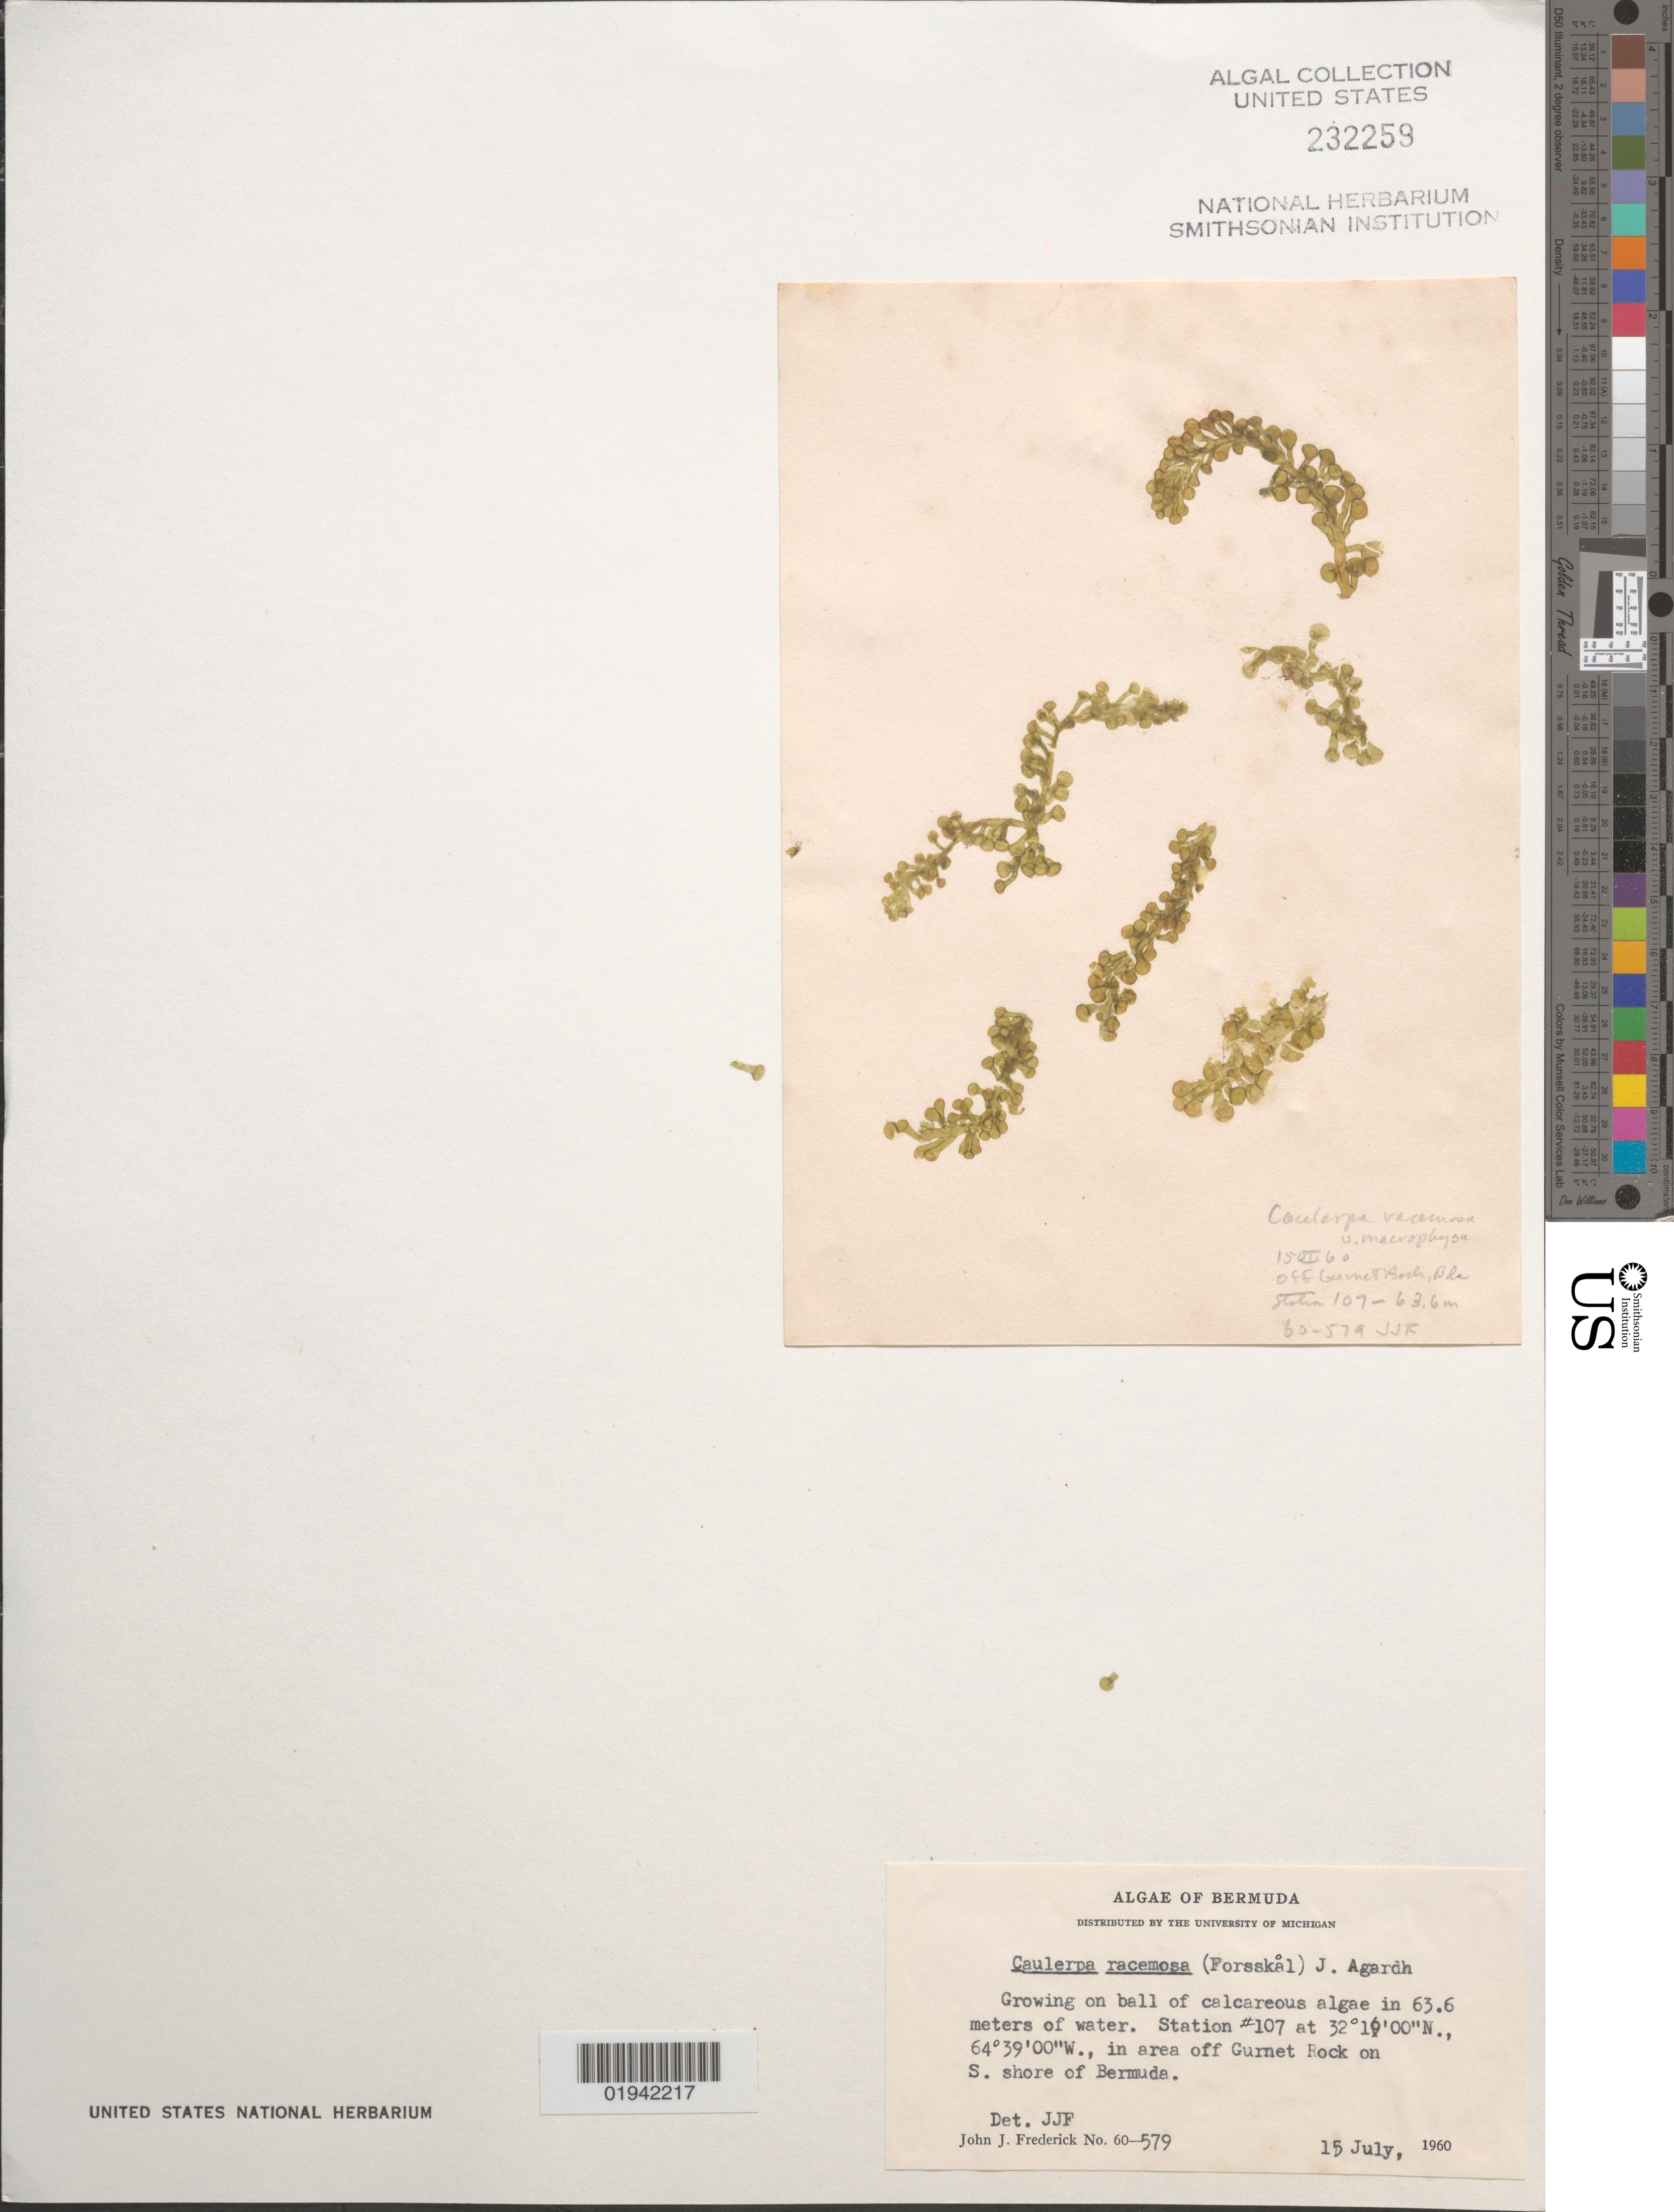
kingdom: Plantae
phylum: Chlorophyta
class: Ulvophyceae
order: Bryopsidales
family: Caulerpaceae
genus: Caulerpa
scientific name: Caulerpa racemosa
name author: (Forssk.) J. Agardh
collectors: J. Frederick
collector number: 60-579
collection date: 1960-07-15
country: Bermuda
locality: Station #107, in area off Gurnet Rock on S. shore of Bermuda.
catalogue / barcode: US 232259